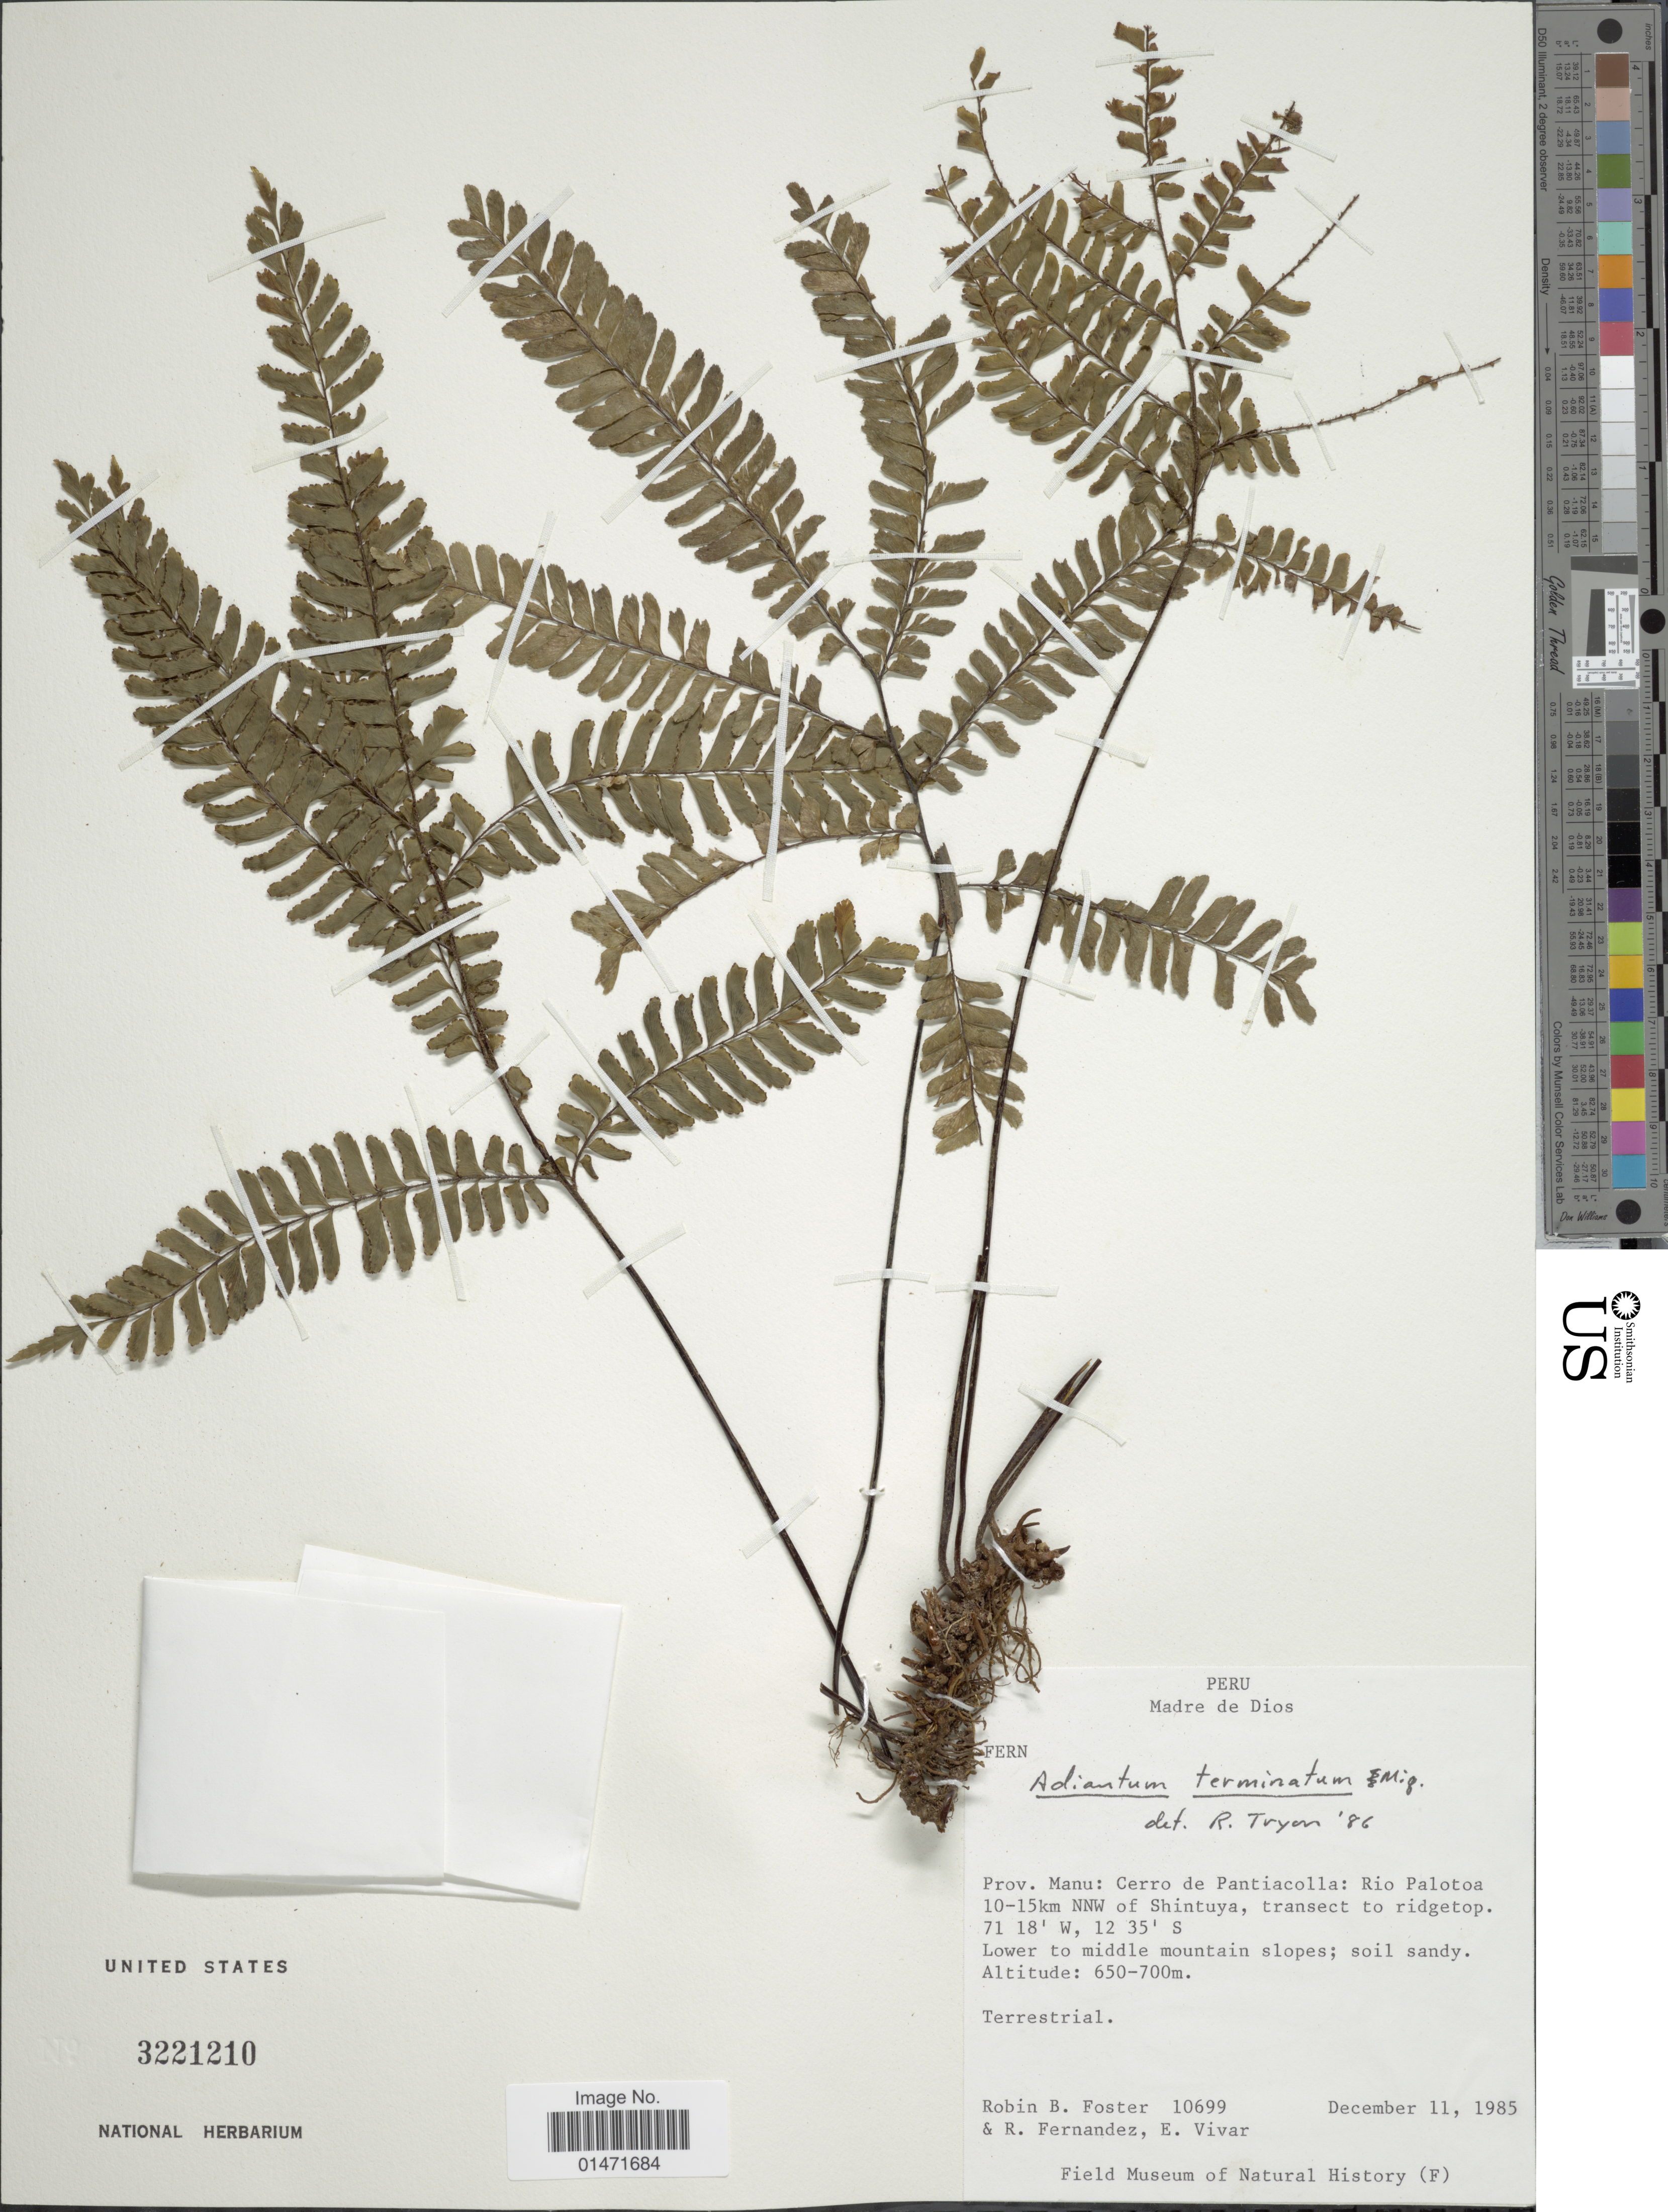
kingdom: Plantae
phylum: Tracheophyta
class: Polypodiopsida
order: Polypodiales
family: Pteridaceae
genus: Adiantum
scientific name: Adiantum terminatum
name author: Kunze ex Miq.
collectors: R. B. Foster, R. Fernandez & E. Vivar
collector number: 10699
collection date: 1985-12-11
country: Peru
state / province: Madre de Dios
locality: Prov. Manu: Cerro de Pantiacolla: Rio Palotoa 10-15km NNW of Shintuya, transect to ridgetop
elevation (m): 650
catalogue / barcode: US 3221210